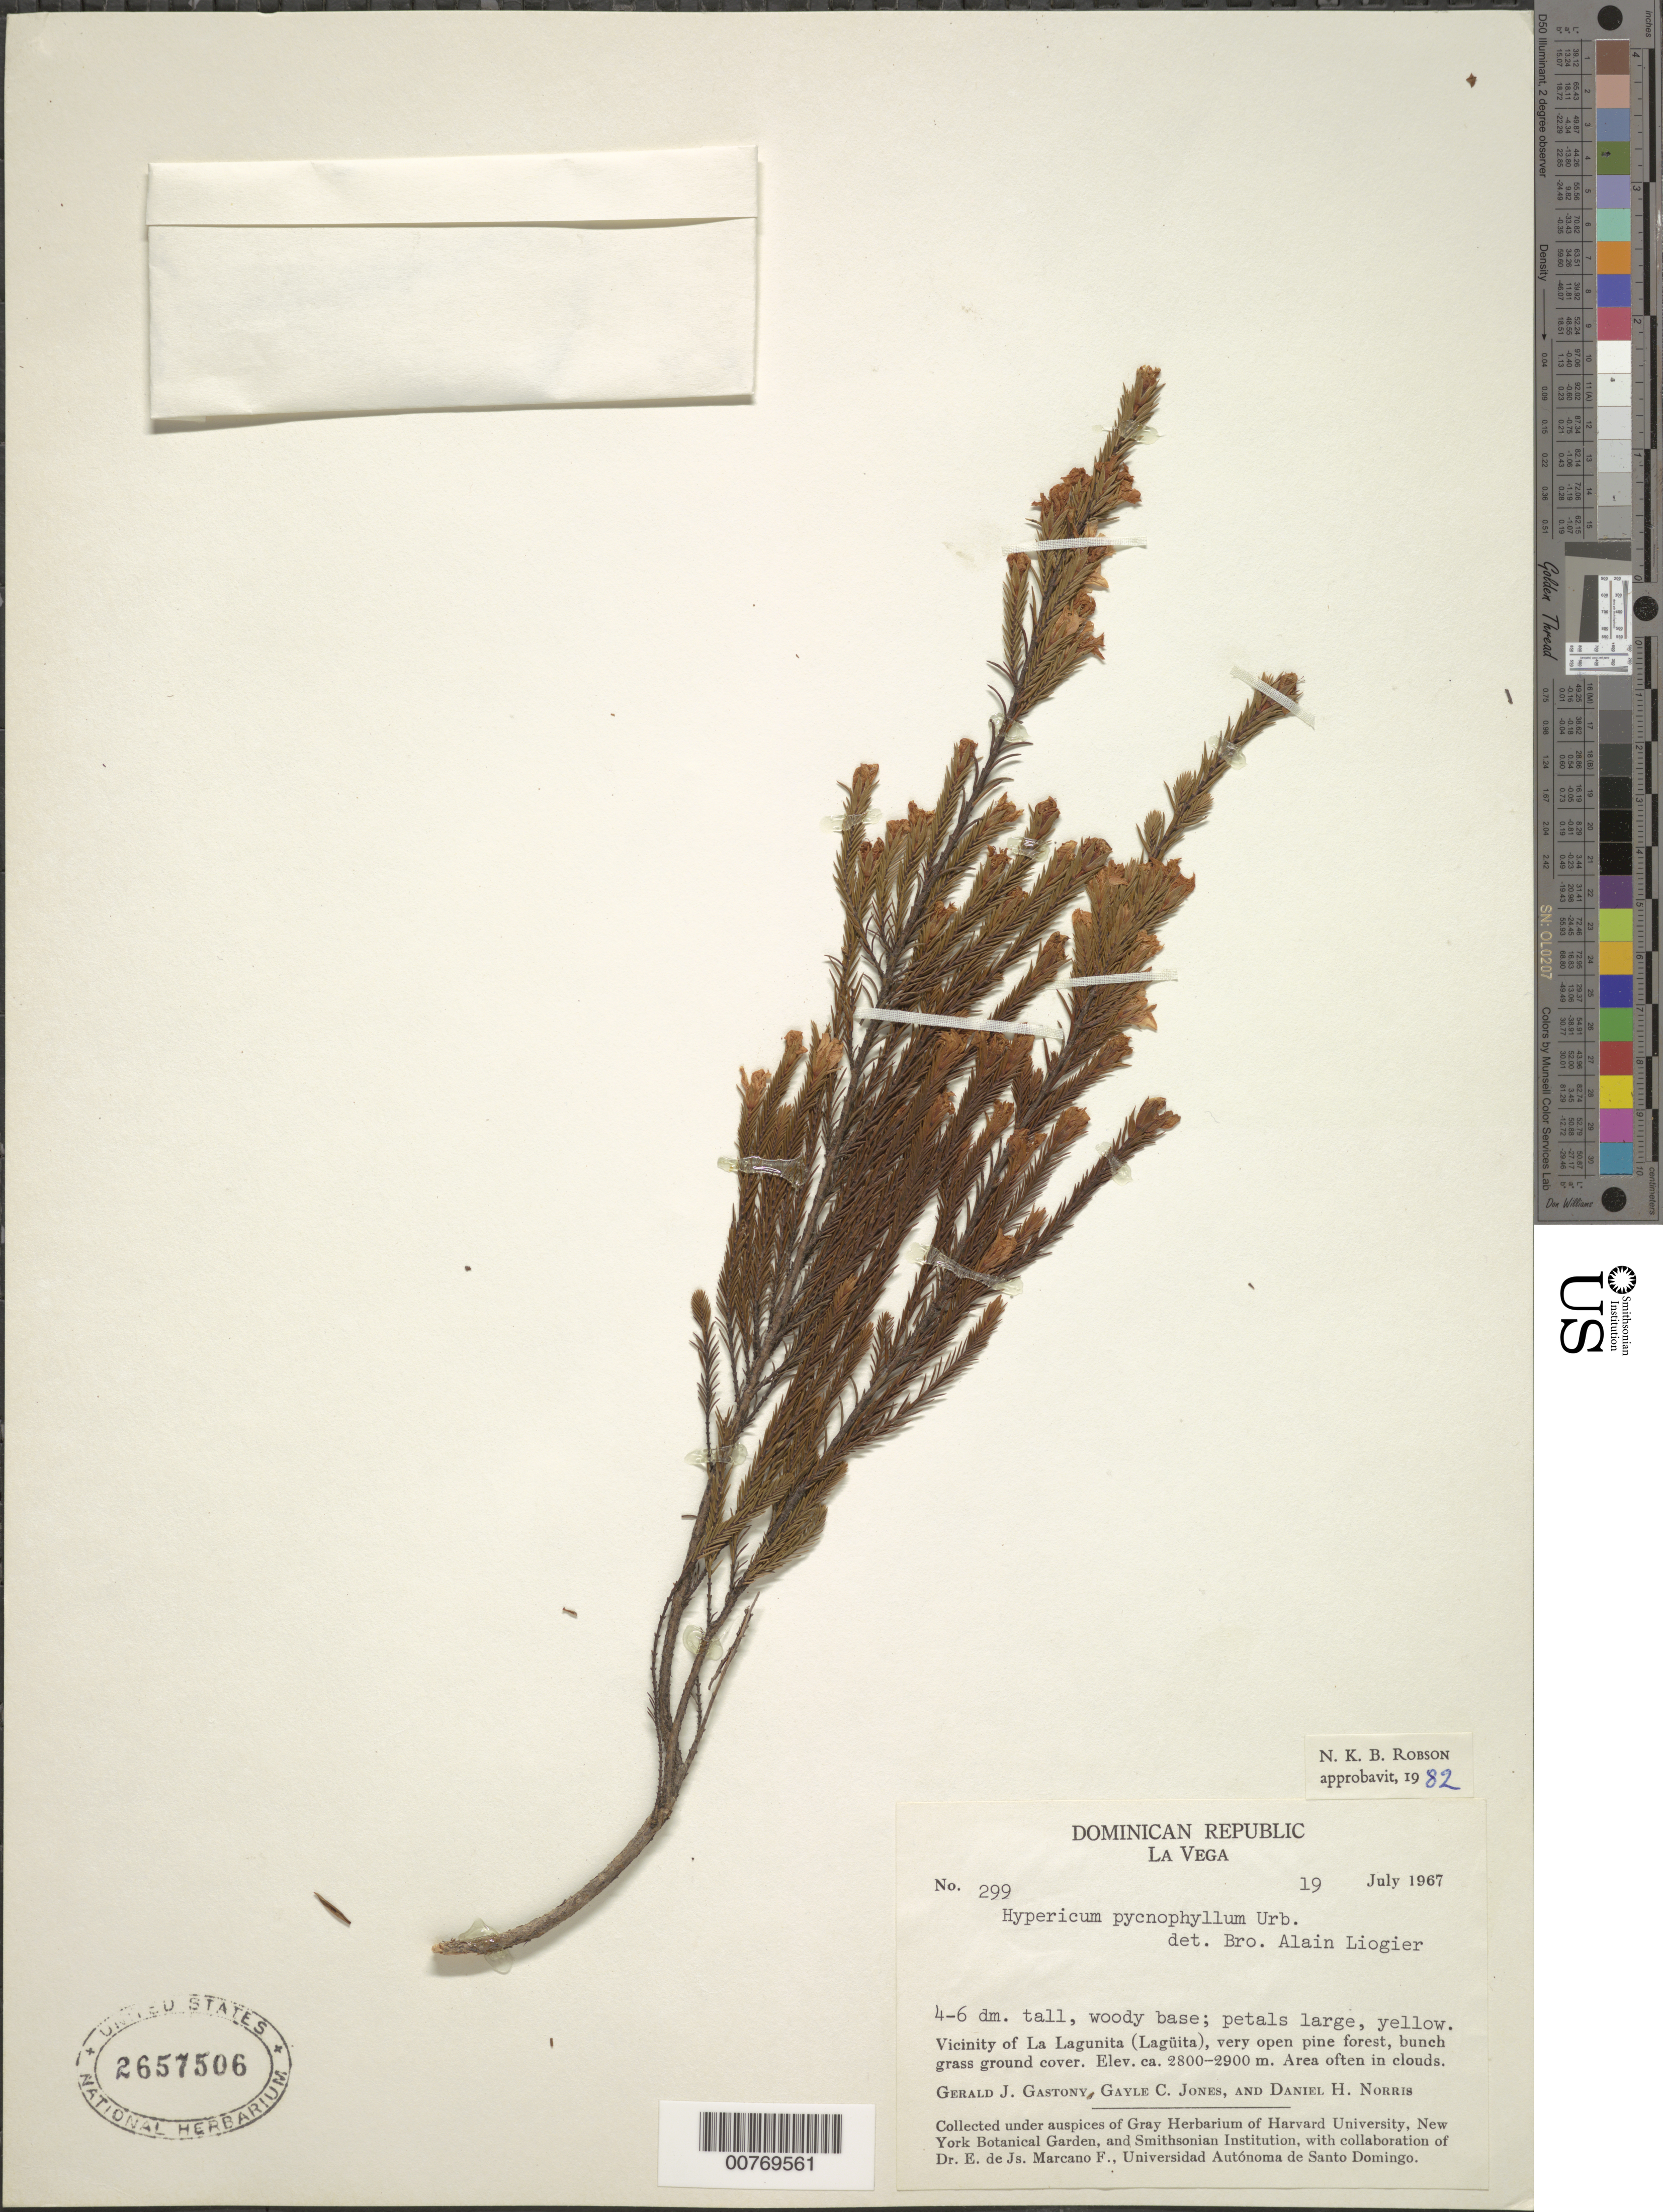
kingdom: Plantae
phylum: Tracheophyta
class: Magnoliopsida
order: Malpighiales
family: Hypericaceae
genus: Hypericum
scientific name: Hypericum pycnophyllum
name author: Urb.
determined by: Robson, Norman K. B.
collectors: G. Gastony, G. C. Jones & D. H. Norris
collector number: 299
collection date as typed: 19 Jul 1967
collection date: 1967-07-19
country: Dominican Republic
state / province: La Vega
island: Hispaniola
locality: Vicinity of La Lagunita (Lagüita).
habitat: Very open pineforest, bunch grass ground cover.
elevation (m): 2800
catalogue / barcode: US 2657506